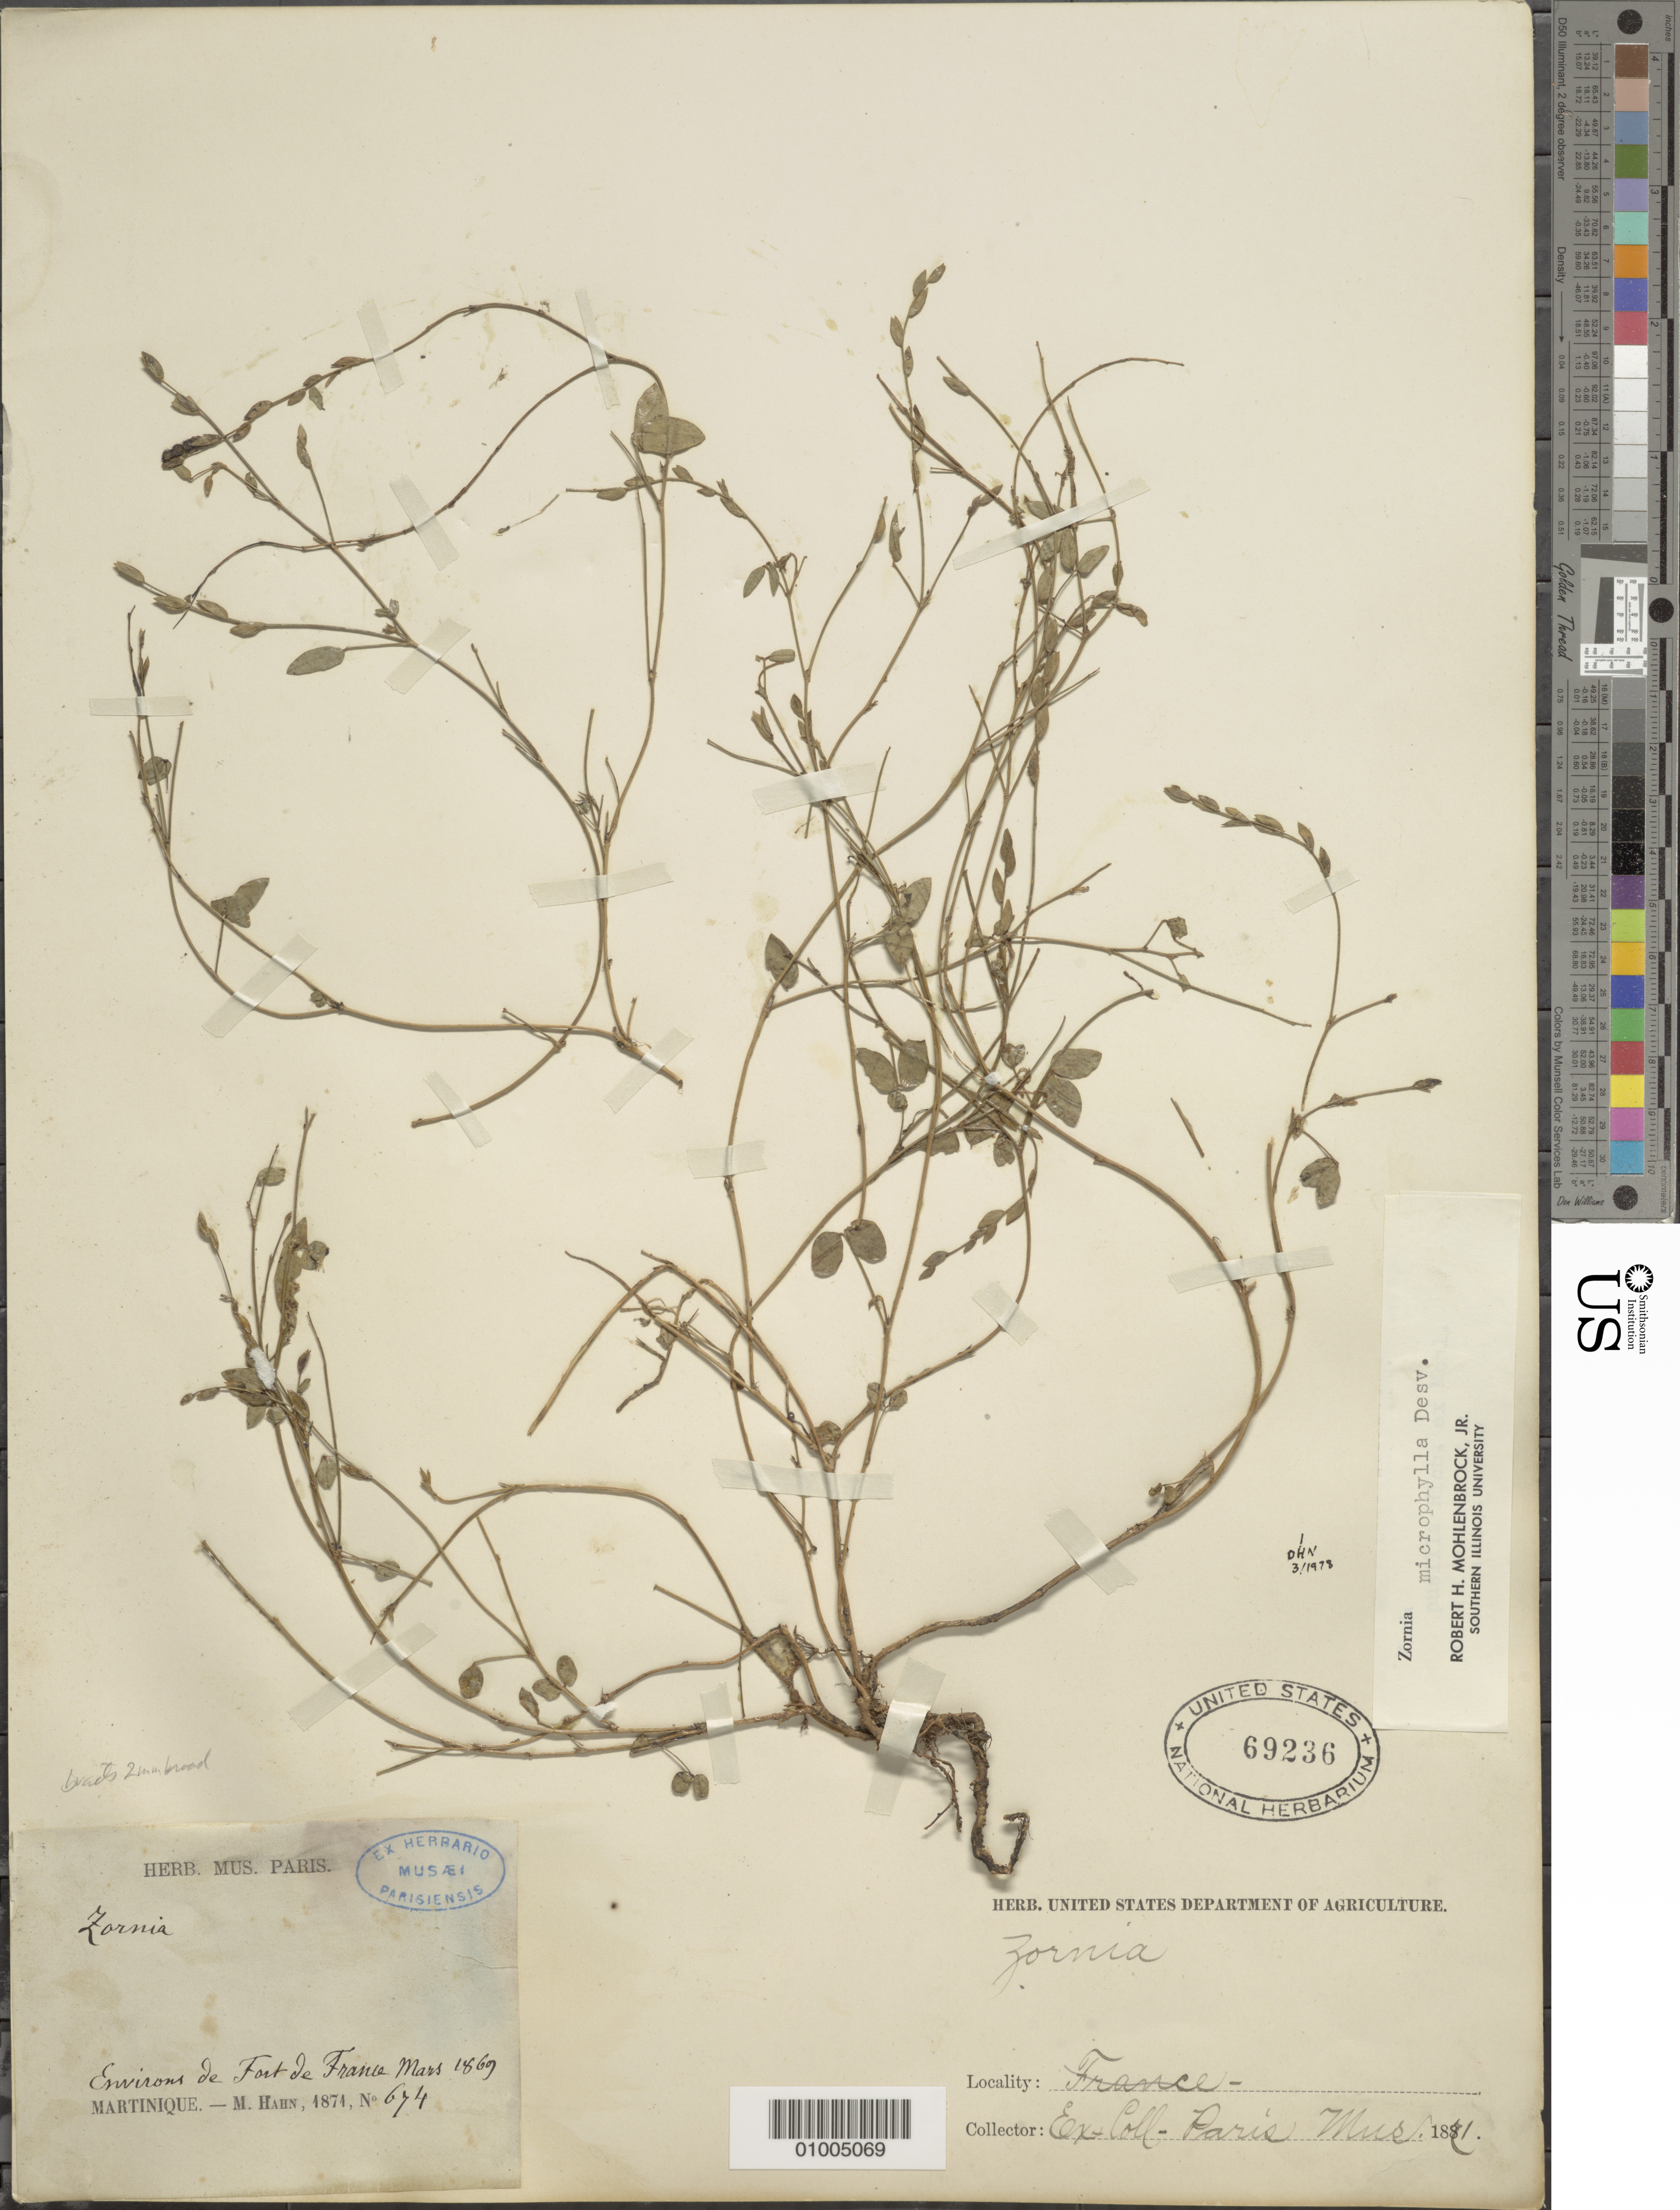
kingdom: Plantae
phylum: Tracheophyta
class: Magnoliopsida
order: Fabales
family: Fabaceae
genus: Zornia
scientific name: Zornia microphylla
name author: Desv.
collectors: M. Hahn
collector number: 674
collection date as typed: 1874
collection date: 1874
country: Martinique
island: Martinique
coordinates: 0 N, 0 E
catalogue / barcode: US 69236